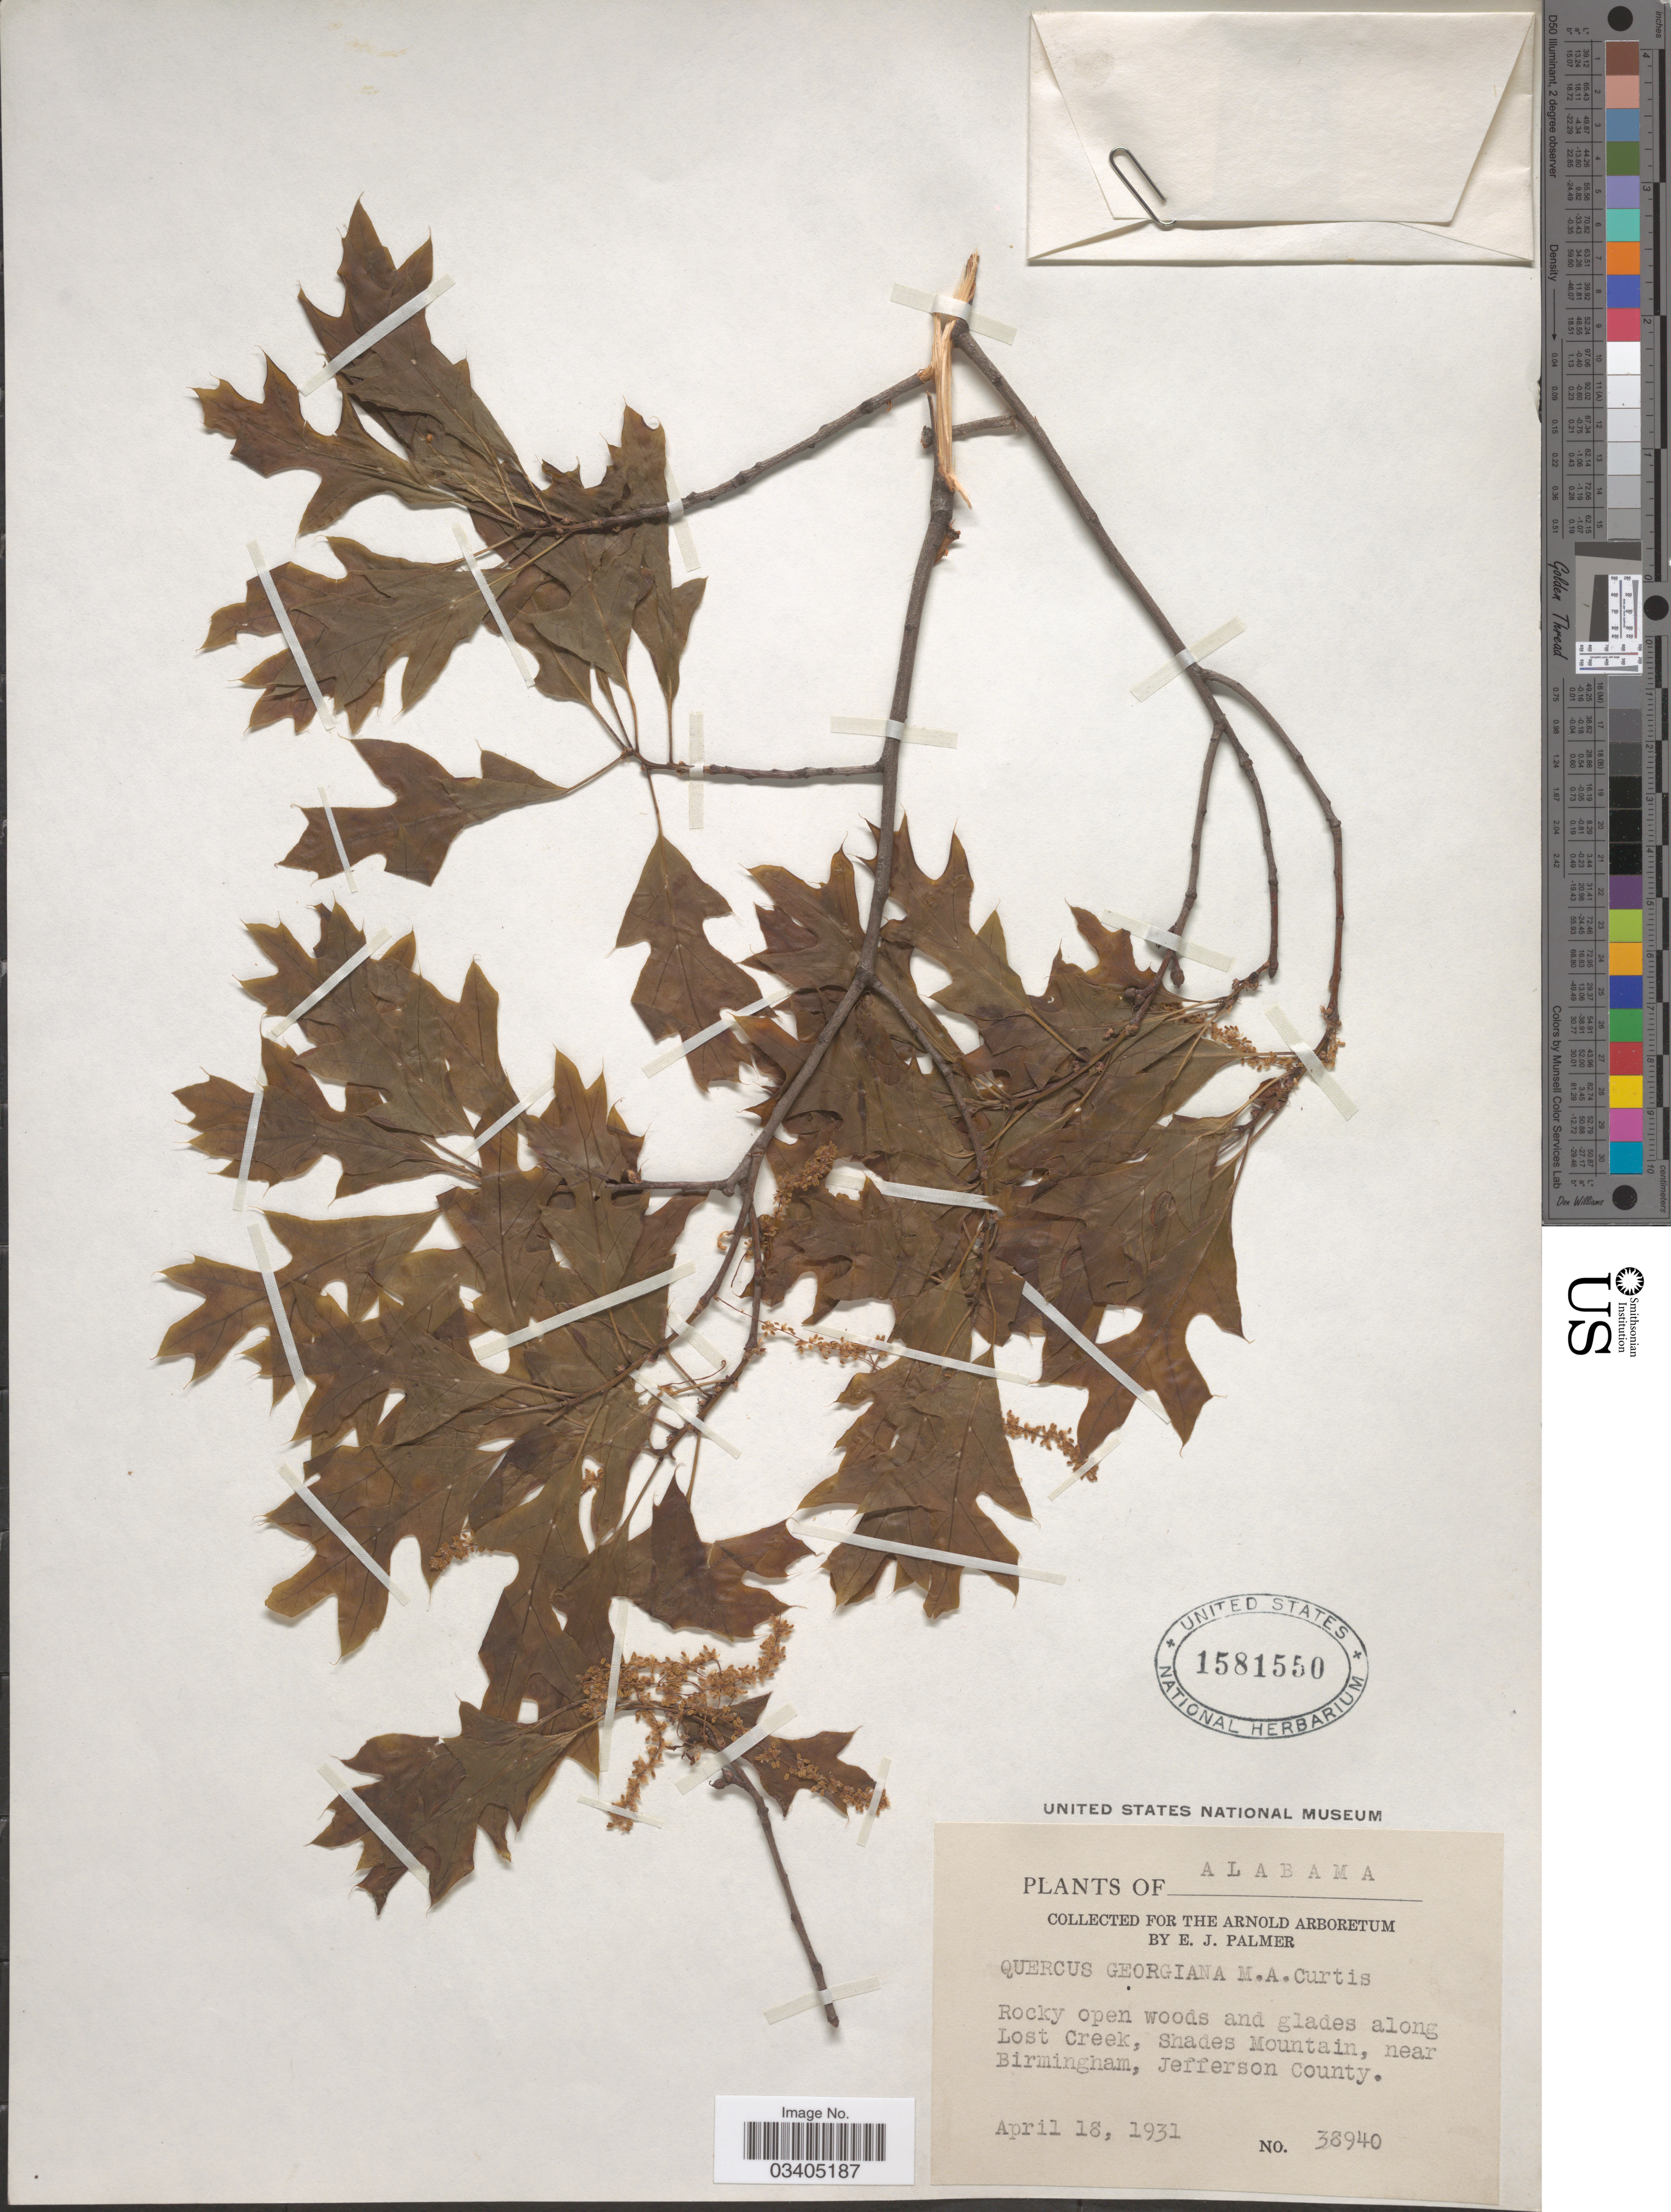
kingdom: Plantae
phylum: Tracheophyta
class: Magnoliopsida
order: Fagales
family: Fagaceae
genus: Quercus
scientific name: Quercus georgiana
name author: M.A. Curtis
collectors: E. J. Palmer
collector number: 38940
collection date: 1931-04-18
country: United States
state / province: Alabama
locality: Rocky open woods and glades along Lost Creek, Shades Mountain, near Birmingham, Jefferson County.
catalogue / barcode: US 1581550